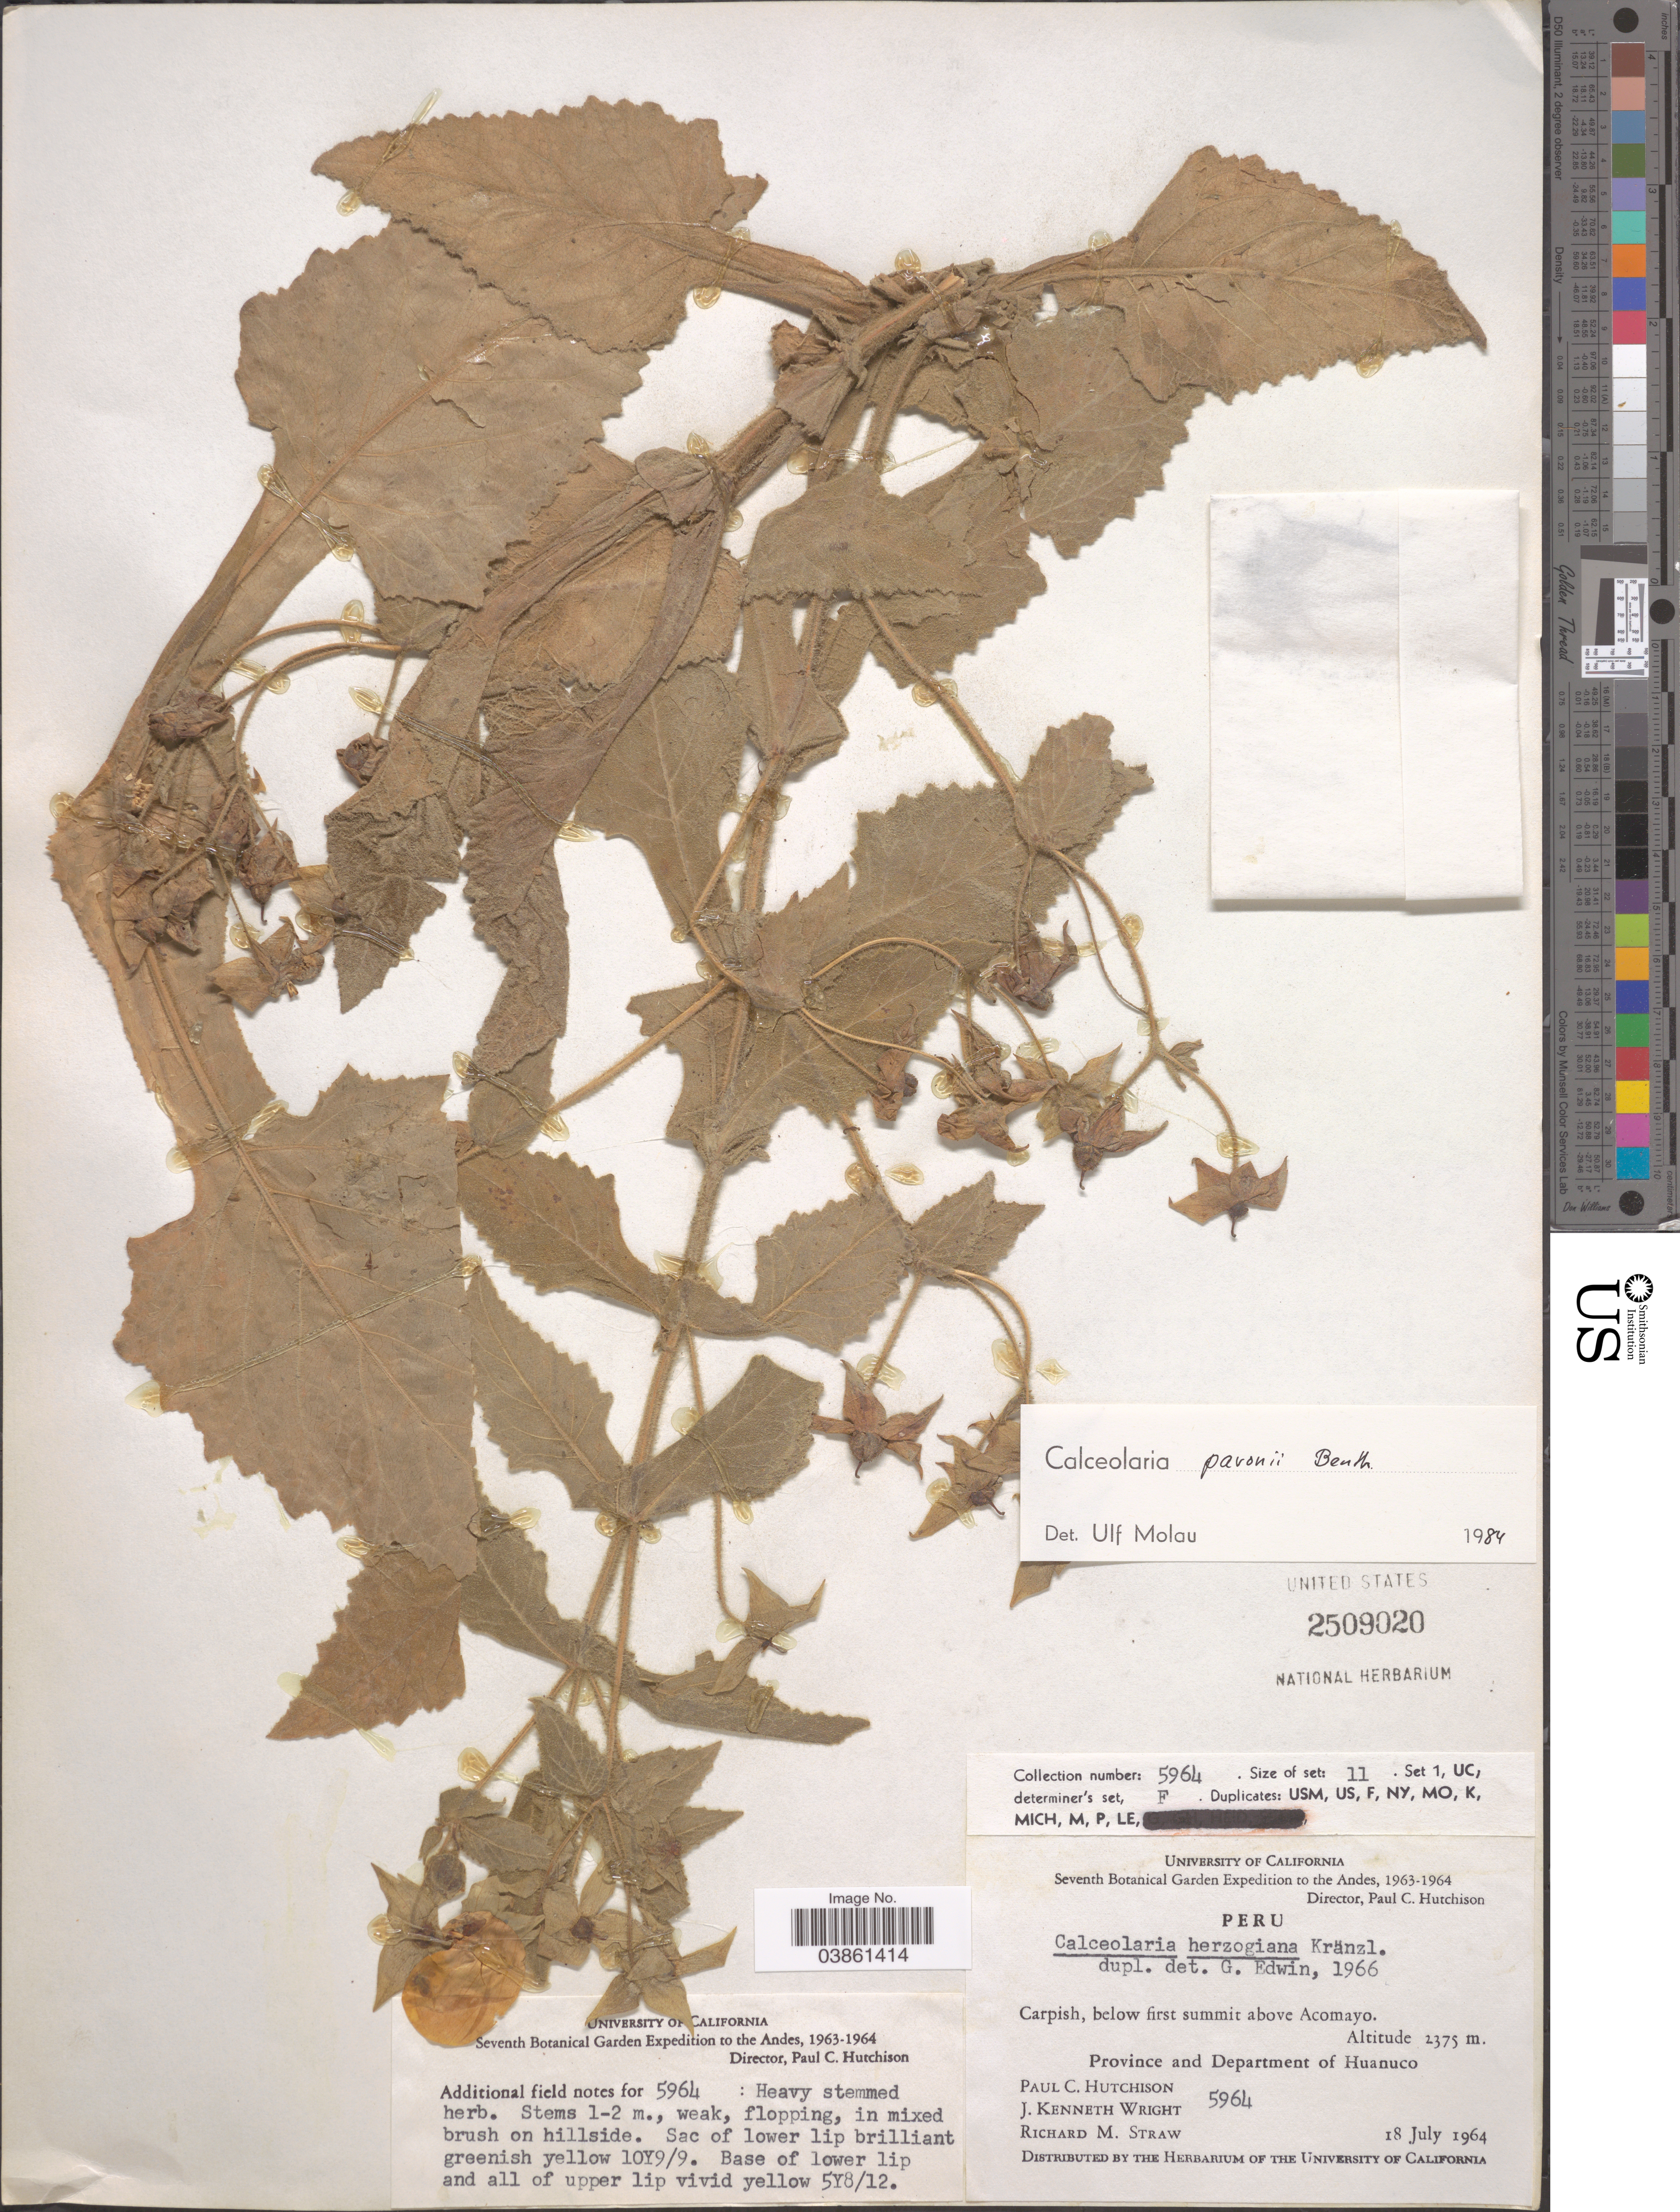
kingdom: Plantae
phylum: Tracheophyta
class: Magnoliopsida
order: Lamiales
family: Calceolariaceae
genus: Calceolaria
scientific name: Calceolaria pavonii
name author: Benth. in DC.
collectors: P. C. Hutchison, J. K. Wright & R. M. Straw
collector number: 5964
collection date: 1964-07-18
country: Peru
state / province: Huánuco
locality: The Andes. Carpish, below first summit above Acomayo. Province and Department of Huanuco.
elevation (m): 2375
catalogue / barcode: US 2509020